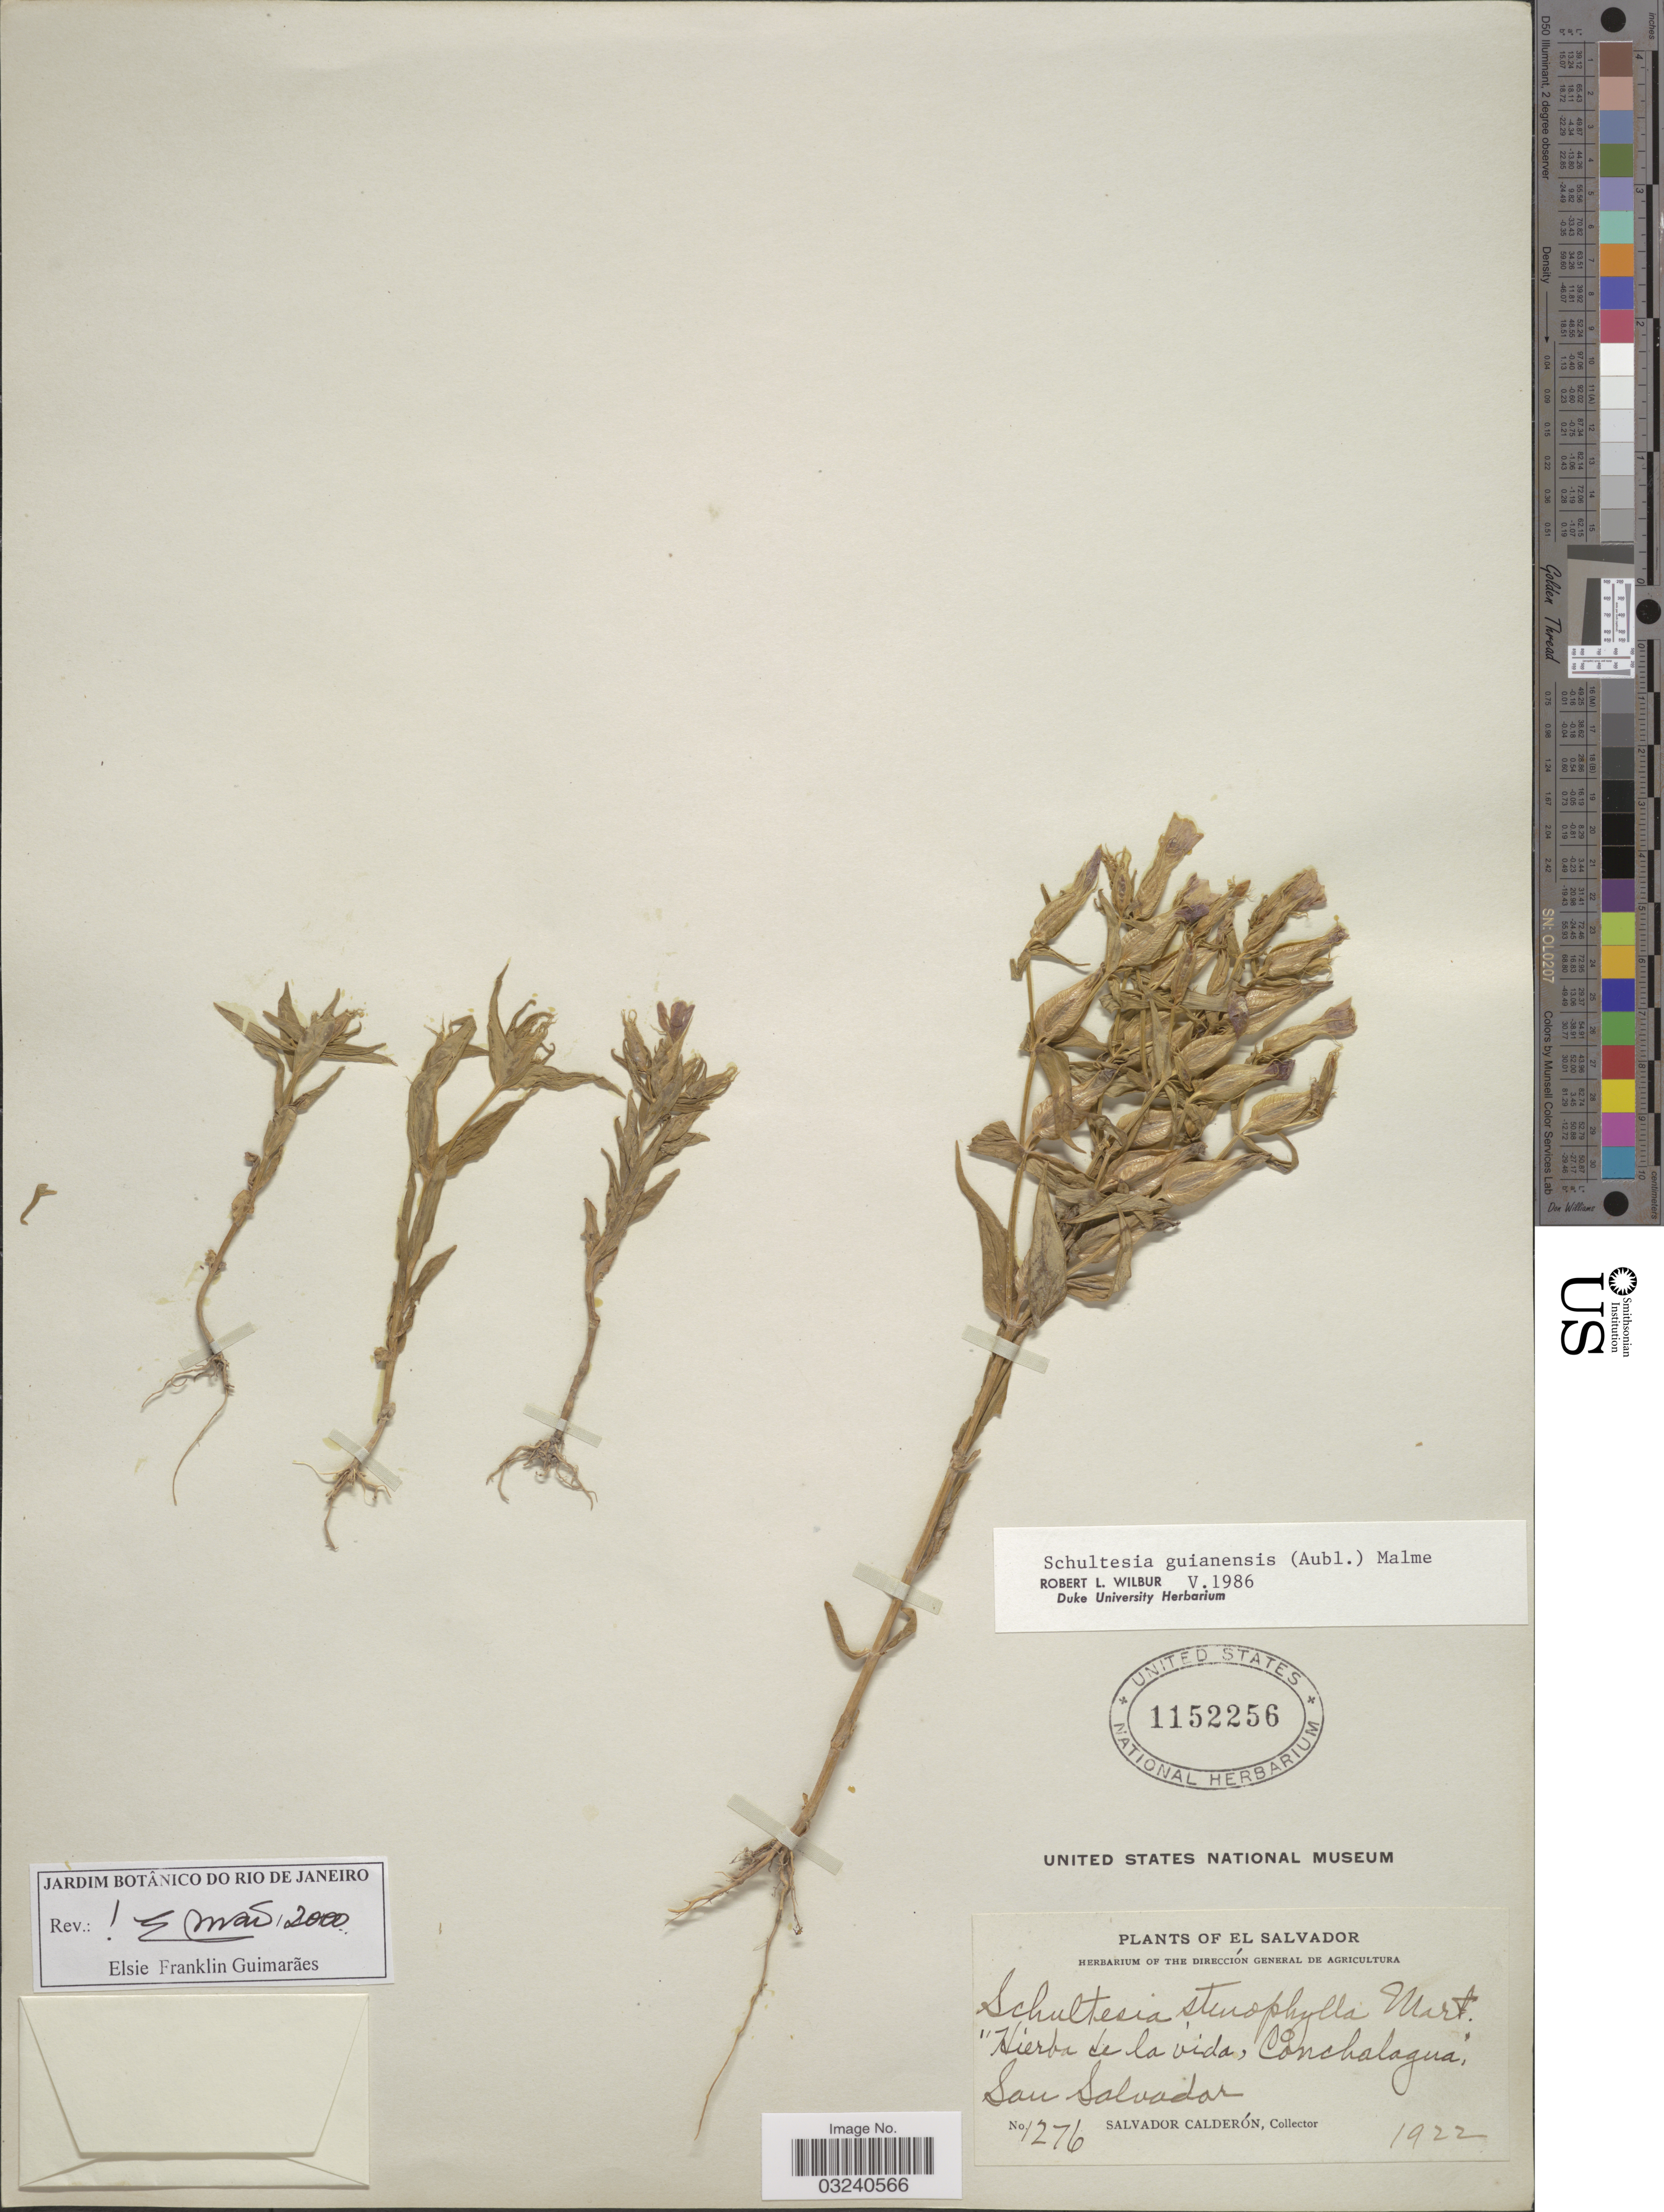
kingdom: Plantae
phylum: Tracheophyta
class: Magnoliopsida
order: Gentianales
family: Gentianaceae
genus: Schultesia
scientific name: Schultesia guianensis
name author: (Aubl.) Malme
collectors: S. Calderón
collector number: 1276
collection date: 1922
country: El Salvador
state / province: San Salvador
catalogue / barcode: US 1152256